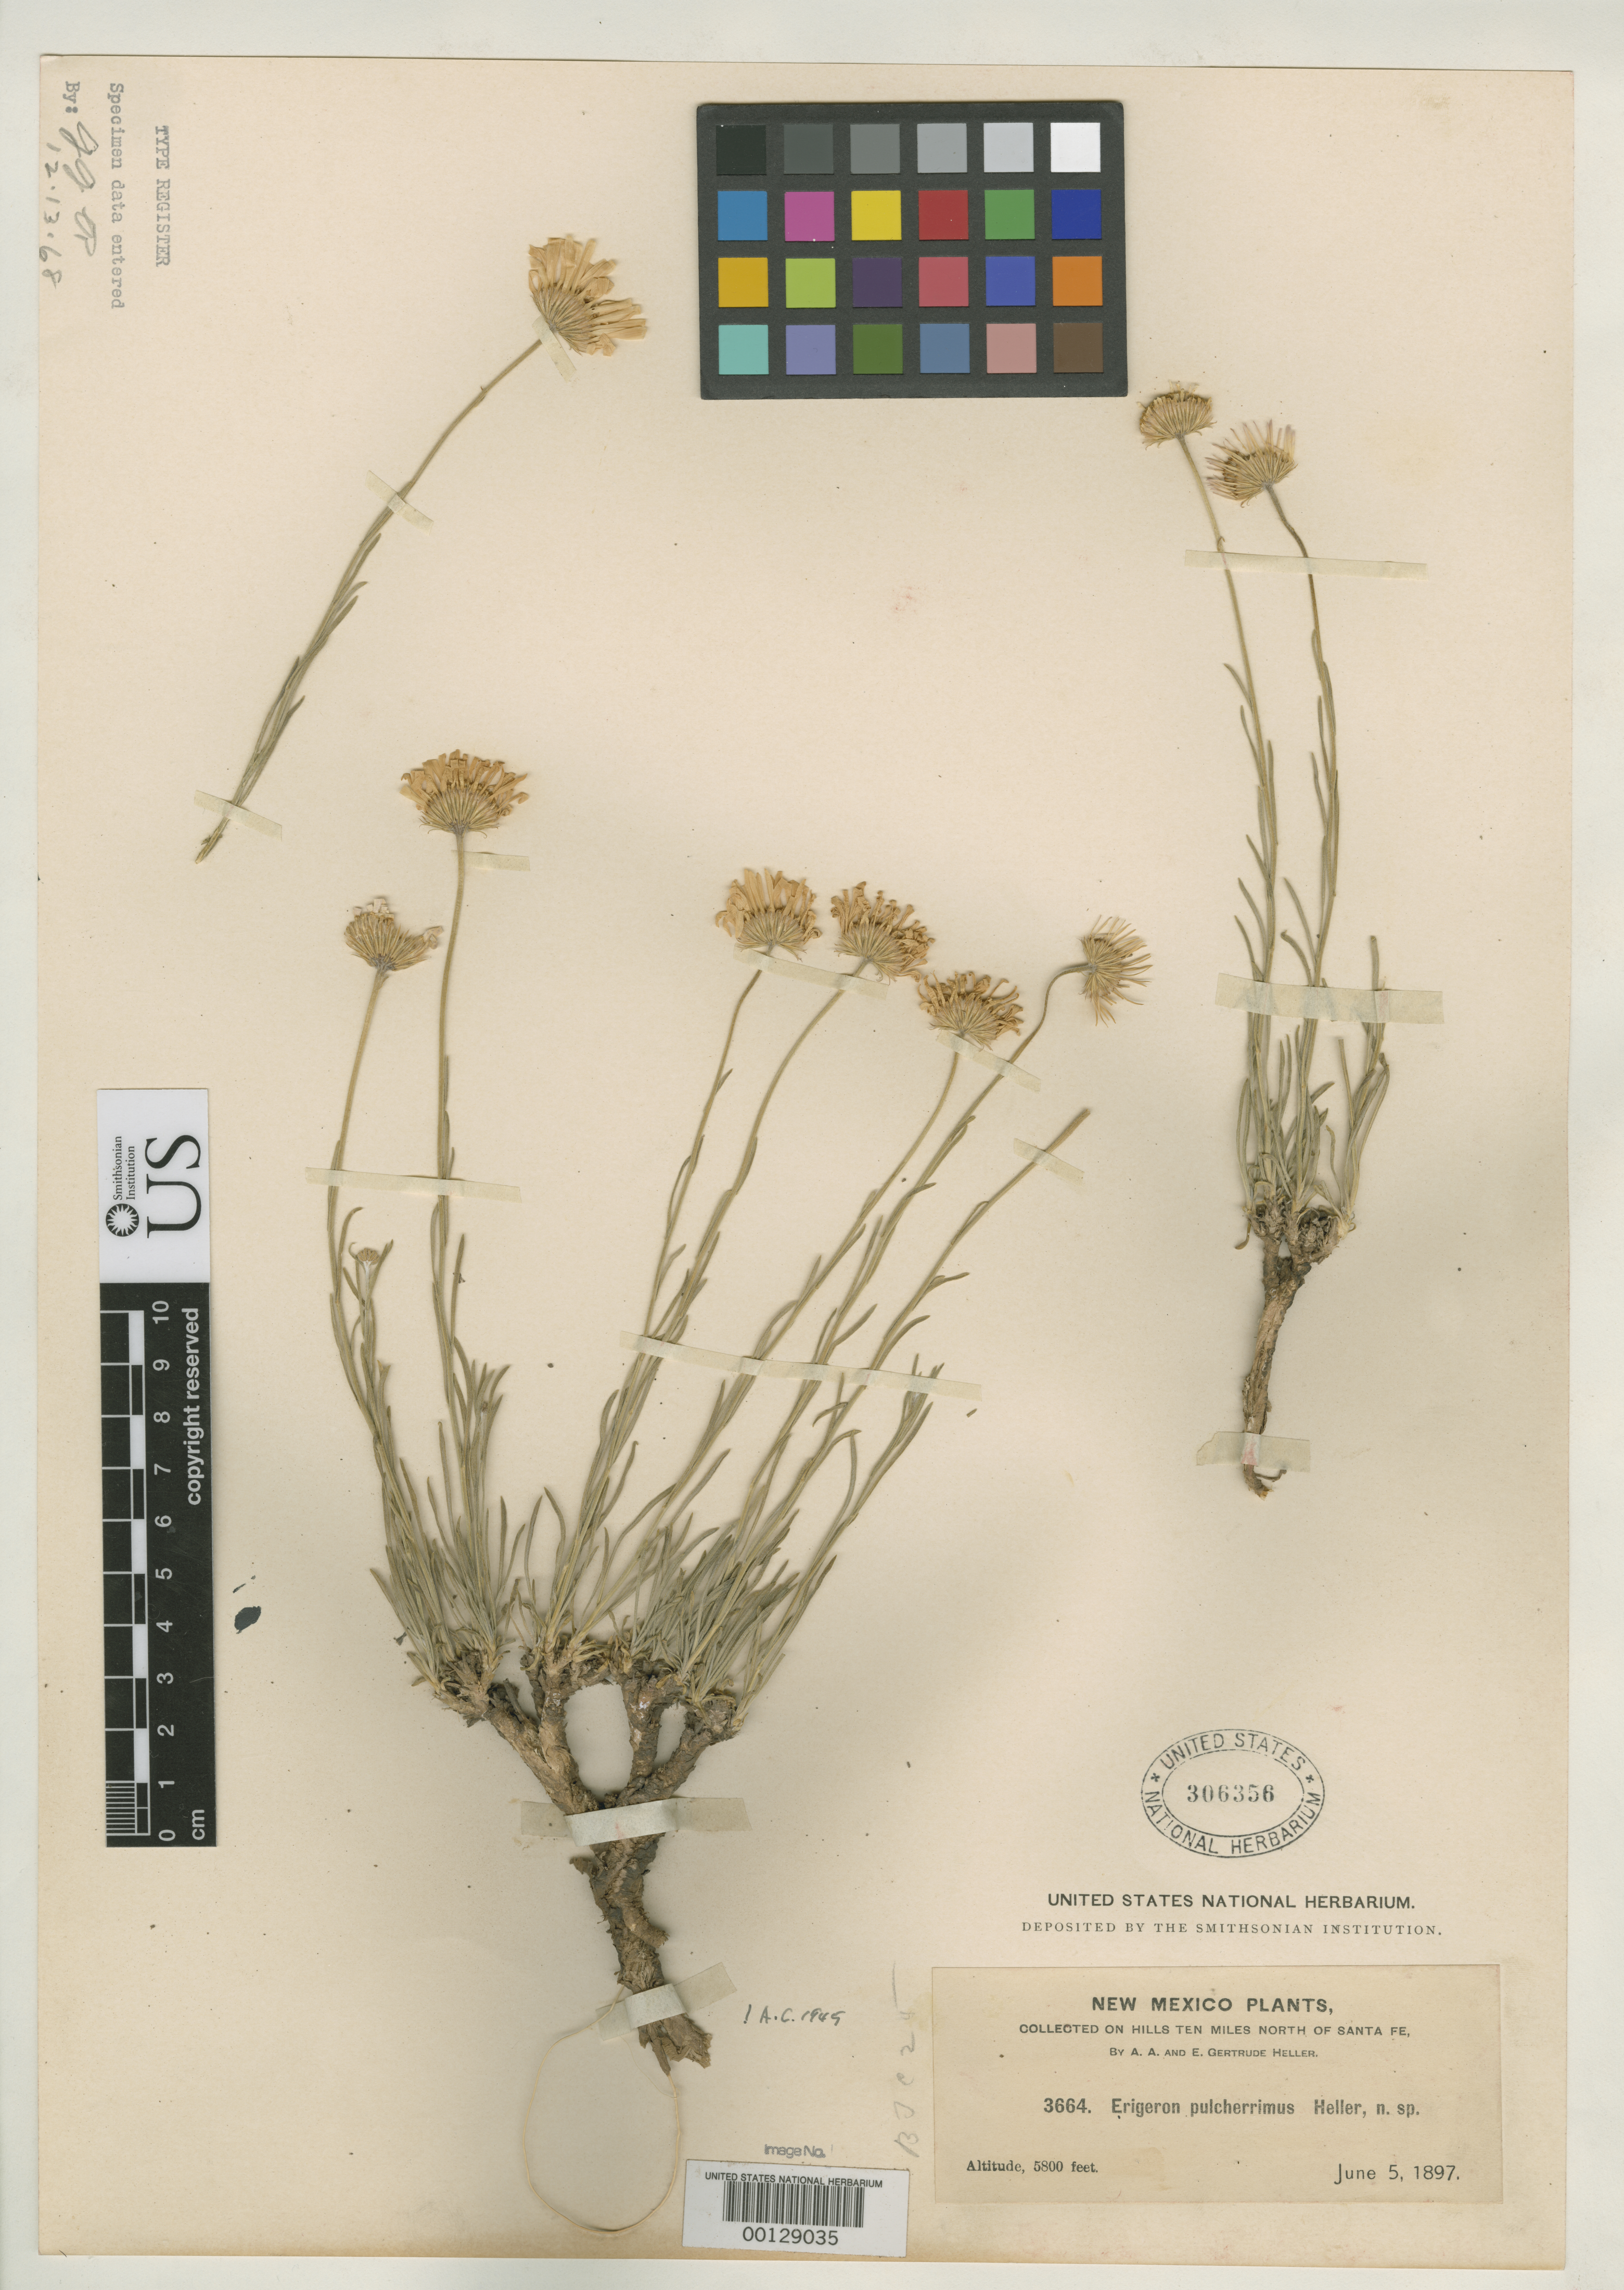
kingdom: Plantae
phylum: Tracheophyta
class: Magnoliopsida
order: Asterales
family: Asteraceae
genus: Erigeron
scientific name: Erigeron pulcherrimus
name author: A. Heller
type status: Type Collection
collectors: A. A. Heller & E. G. Heller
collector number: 3664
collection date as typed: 05 Jun 1897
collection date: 1897-06-05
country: United States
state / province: New Mexico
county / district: Santa Fe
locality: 10 mi N of Santa Fe; alt. 5800 ft.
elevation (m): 1768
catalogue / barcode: US 306356